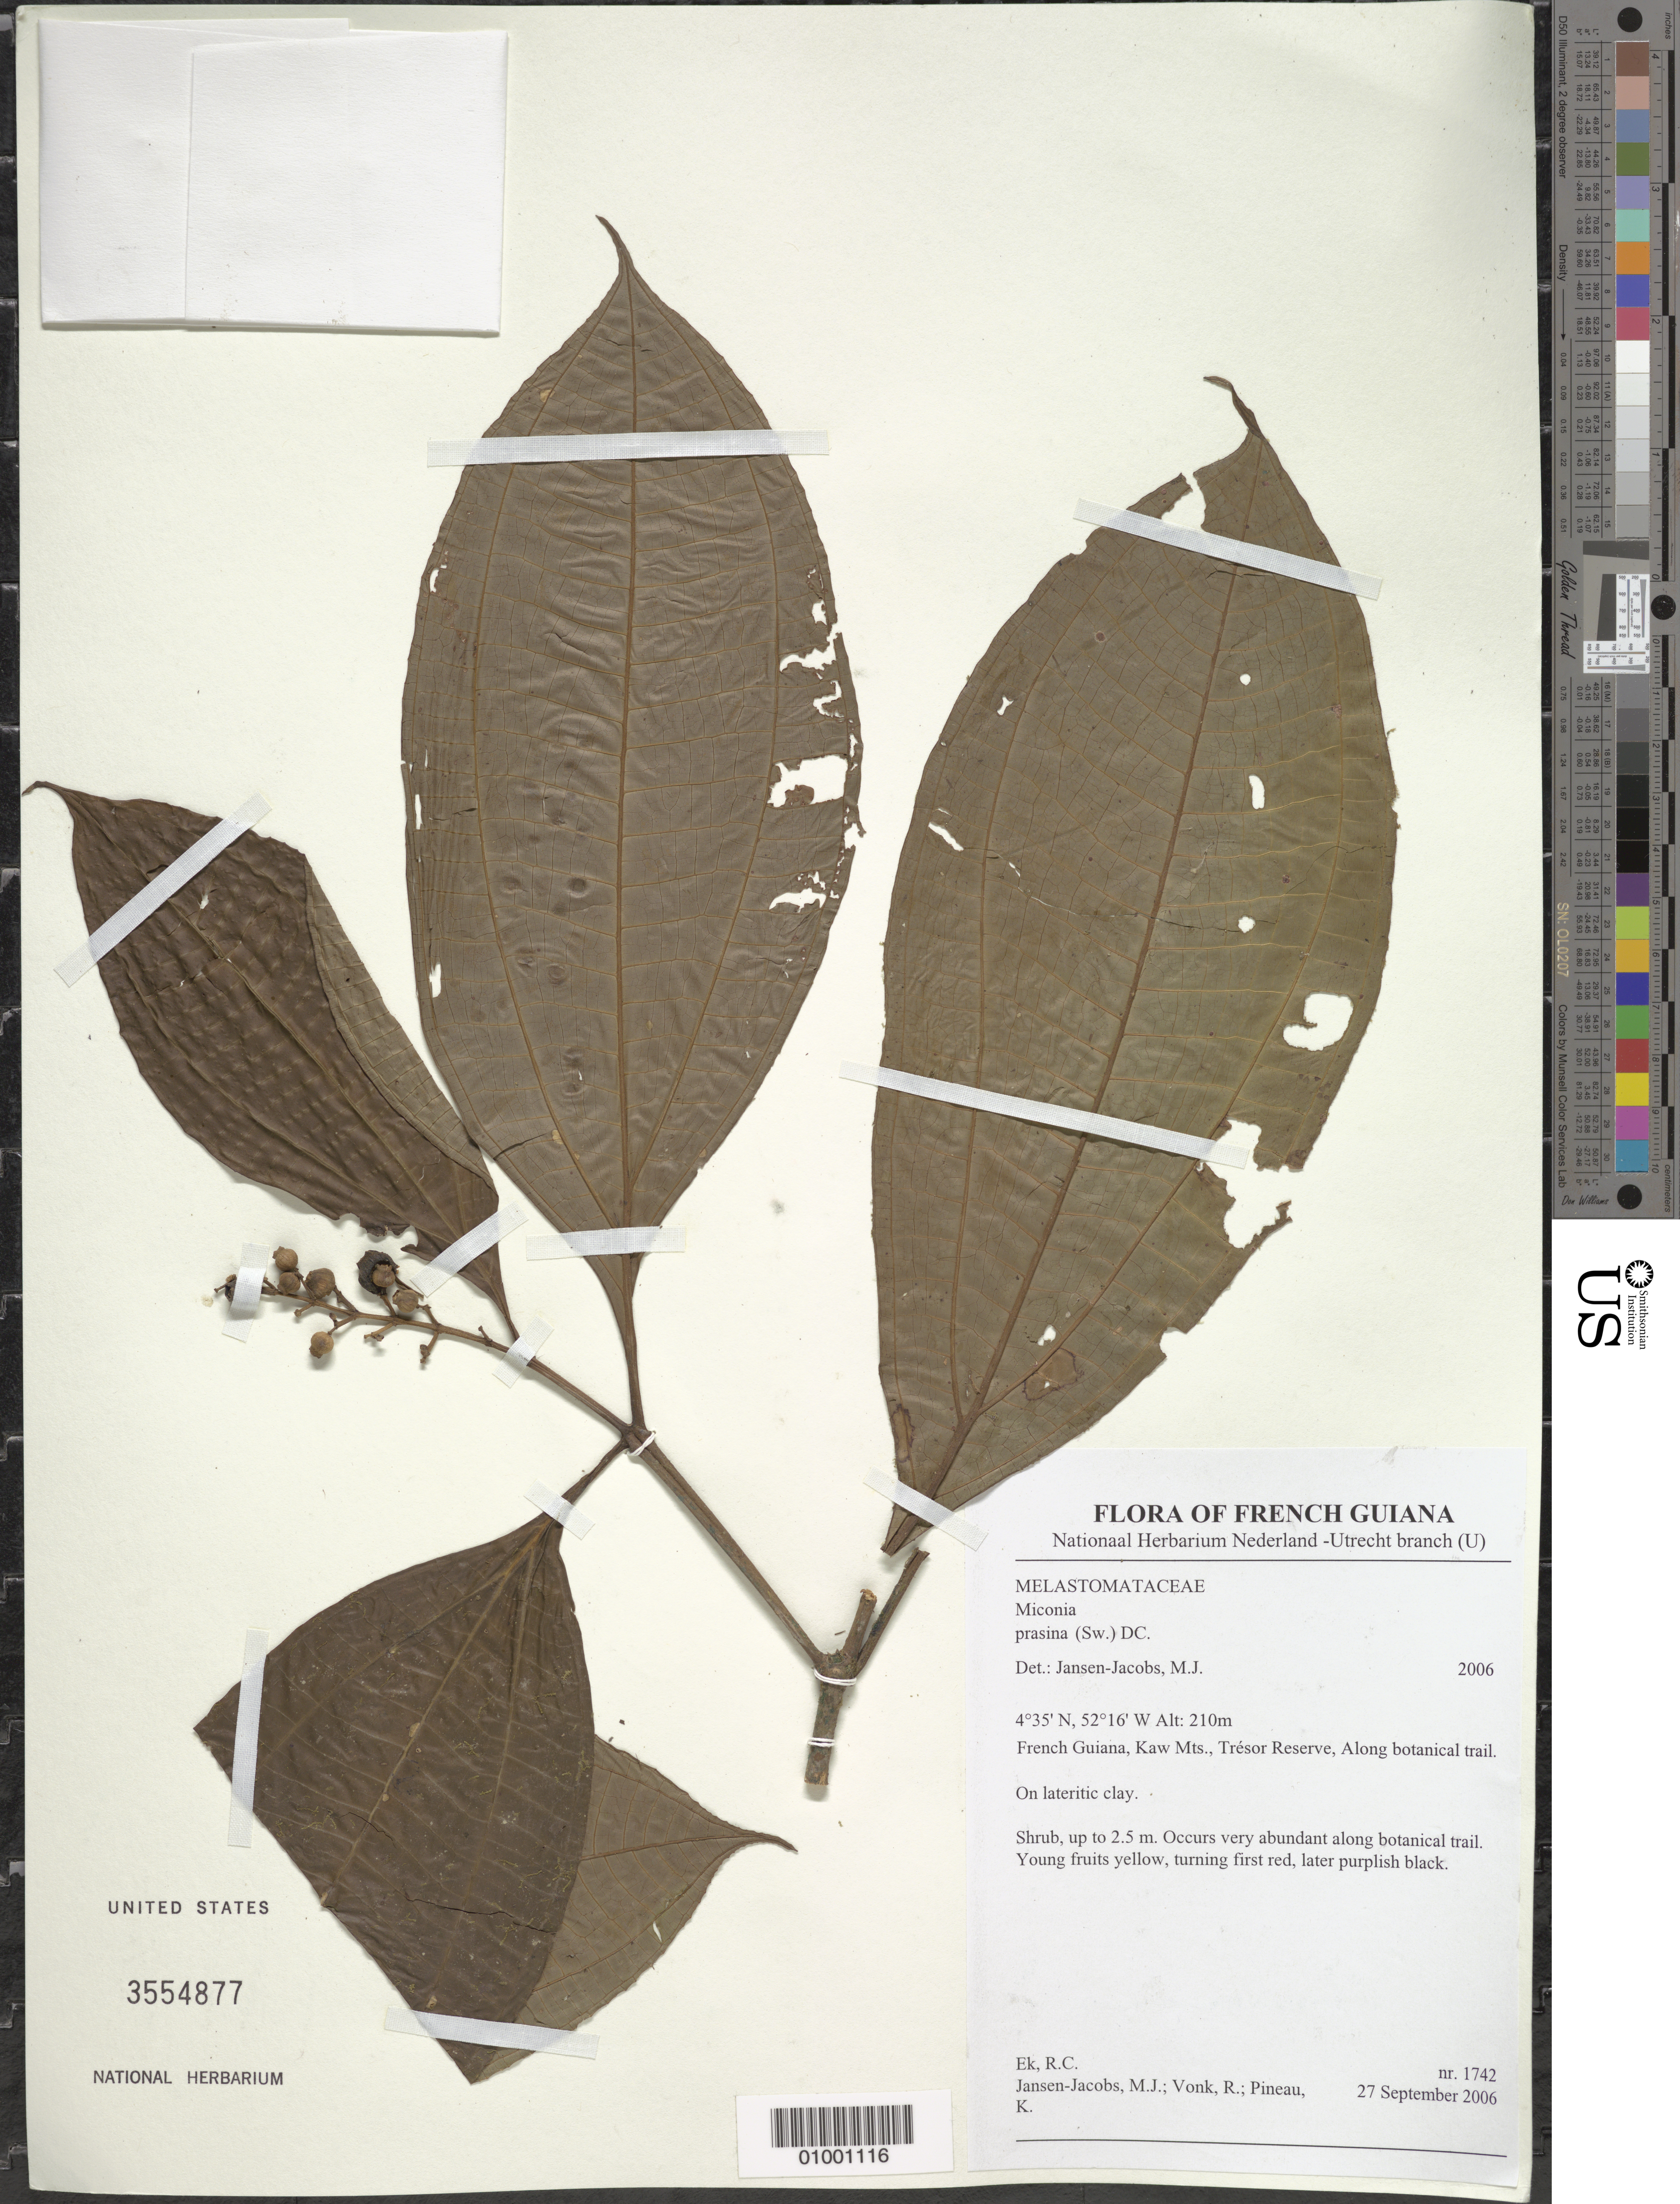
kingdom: Plantae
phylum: Tracheophyta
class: Magnoliopsida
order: Myrtales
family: Melastomataceae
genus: Miconia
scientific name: Miconia prasina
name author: (Sw.) DC.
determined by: Jansen-Jacobs, M. J., (U), Nationaal Herbarium Nederland, Utrecht University branch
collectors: R. C. Ek, M. J. Jansen-Jacobs, R. Vonk & K. Pineau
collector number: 1742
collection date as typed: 27-Sep-06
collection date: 2006-09-27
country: French Guiana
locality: Kaw Mts., Trésor Reserve, along botanical trail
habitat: Lateritic clay; along botanical trail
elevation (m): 210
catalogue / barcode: US 3554877